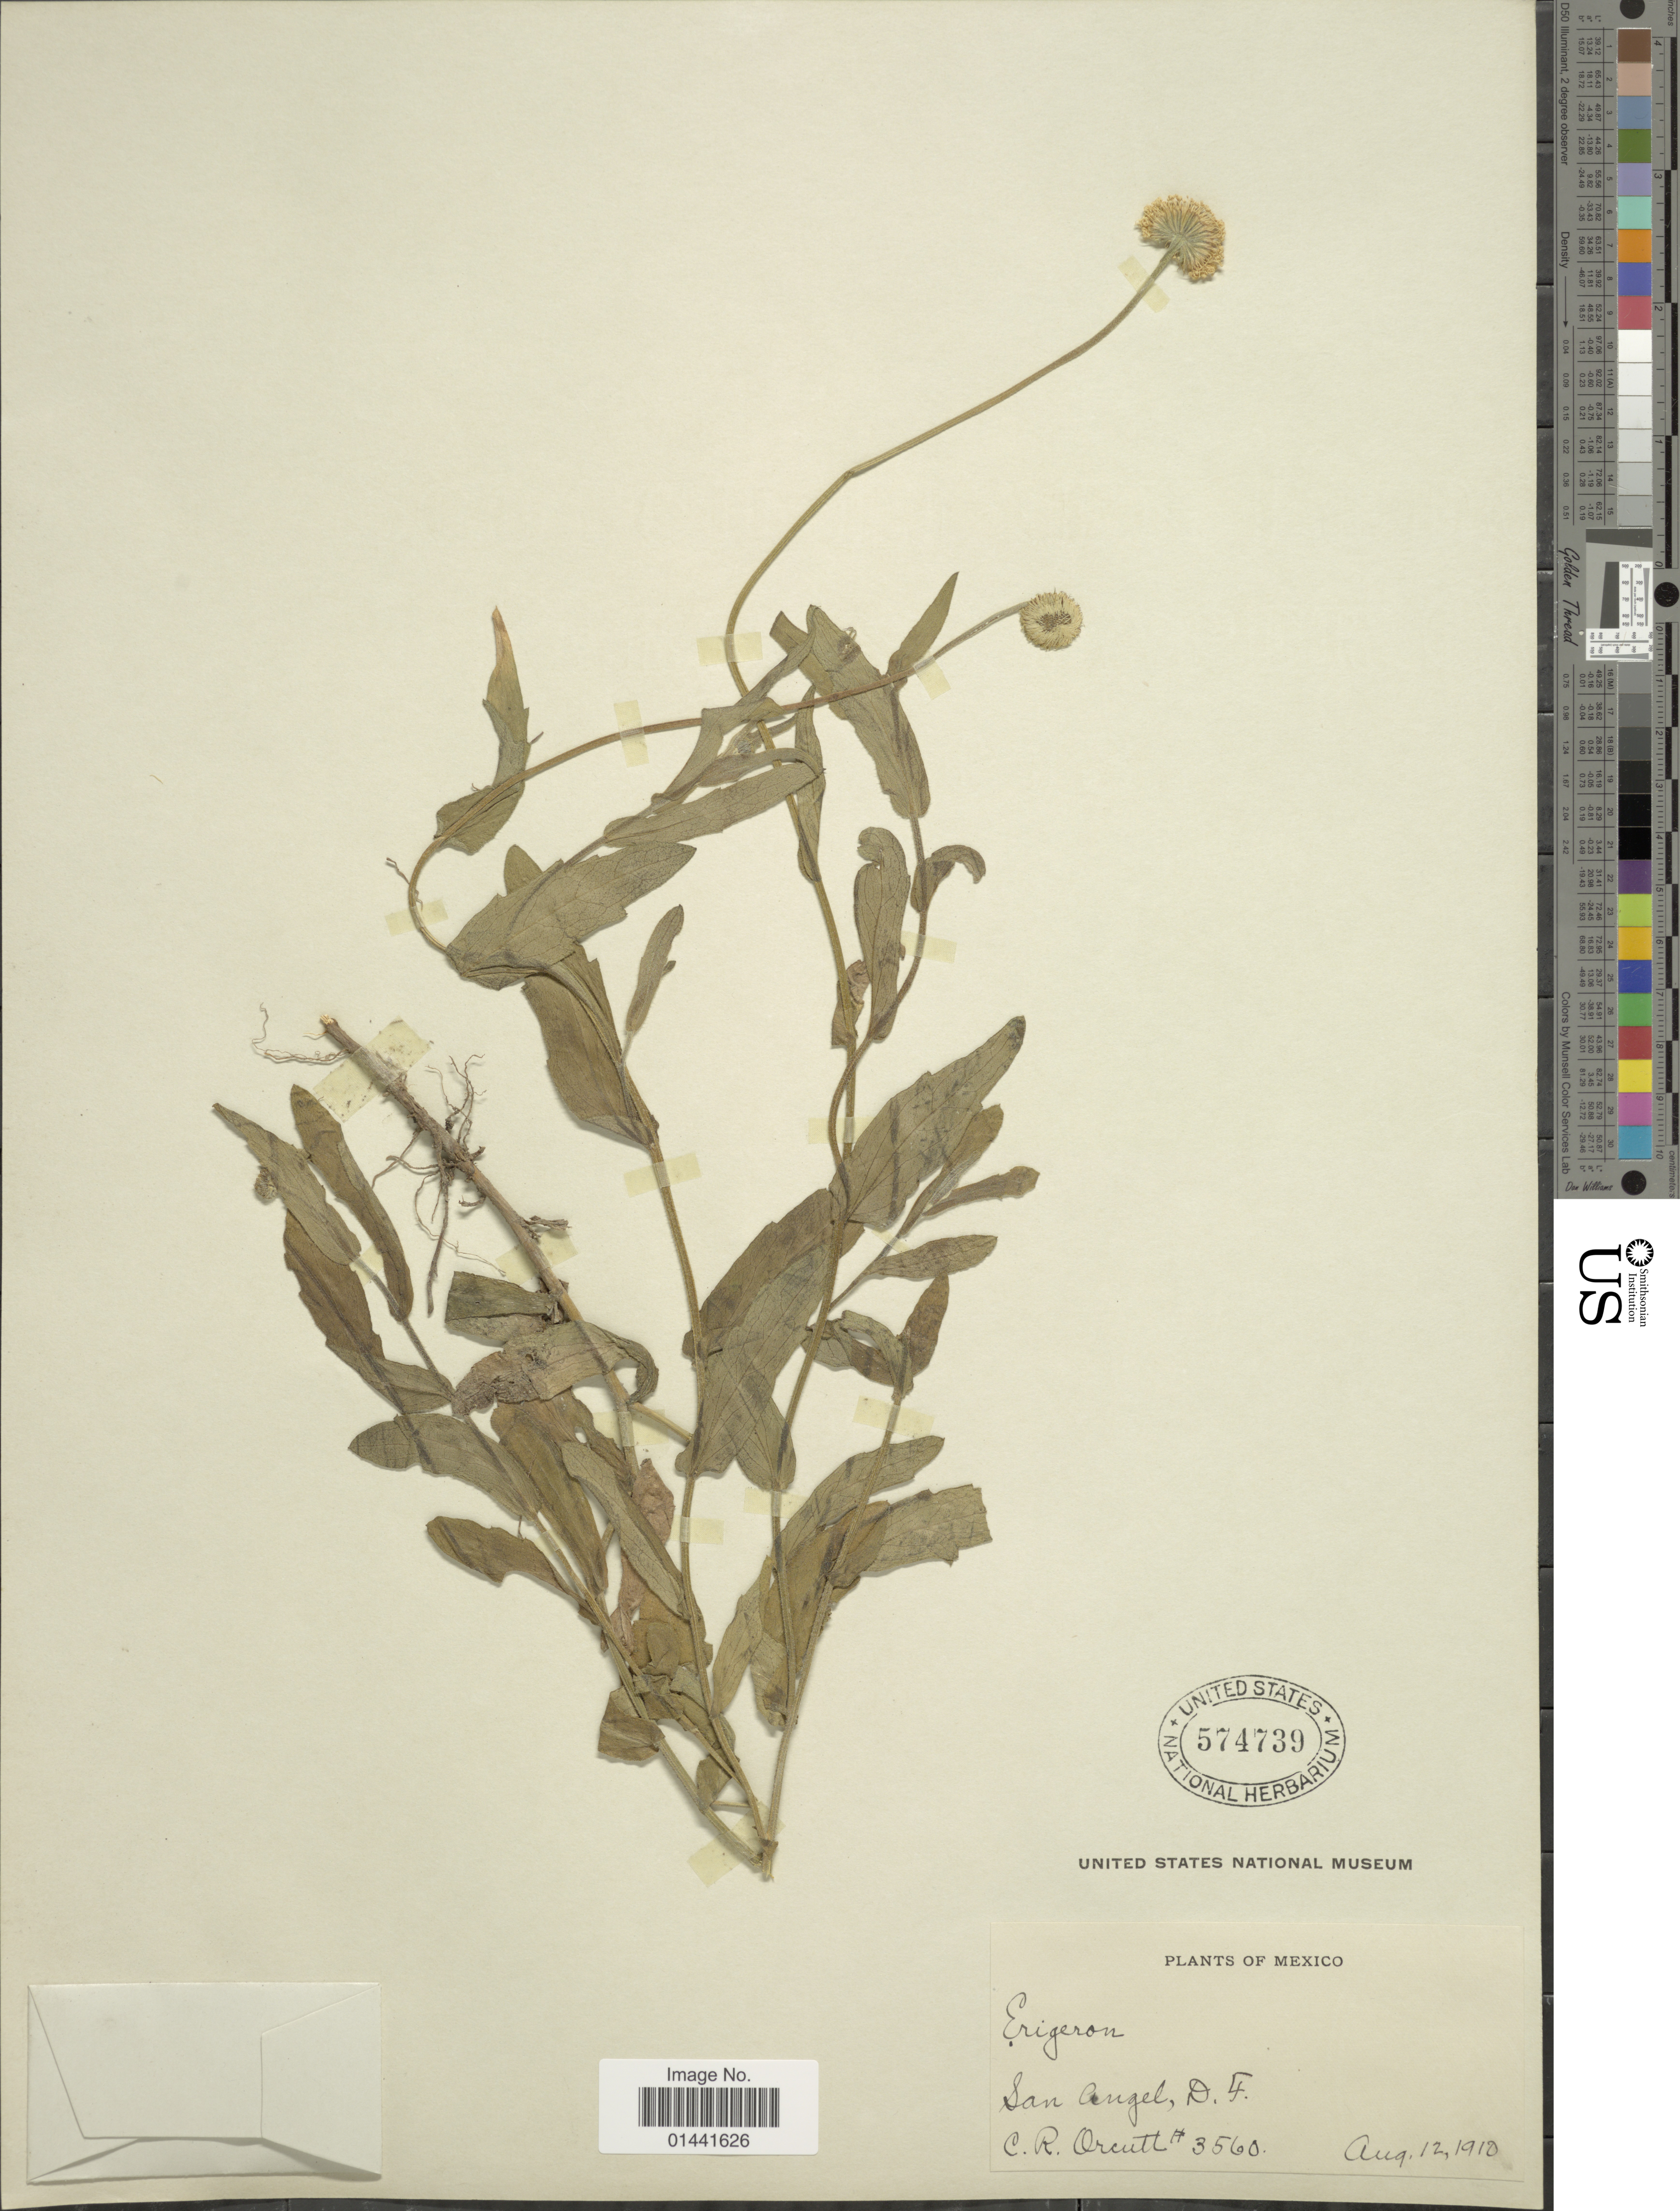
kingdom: Plantae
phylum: Tracheophyta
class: Magnoliopsida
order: Asterales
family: Asteraceae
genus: Erigeron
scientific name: Erigeron maximus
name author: Otto ex DC.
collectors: C. R. Orcutt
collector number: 3560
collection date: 1910-08-12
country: Mexico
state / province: Distrito Federal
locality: San Angel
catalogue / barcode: US 574739